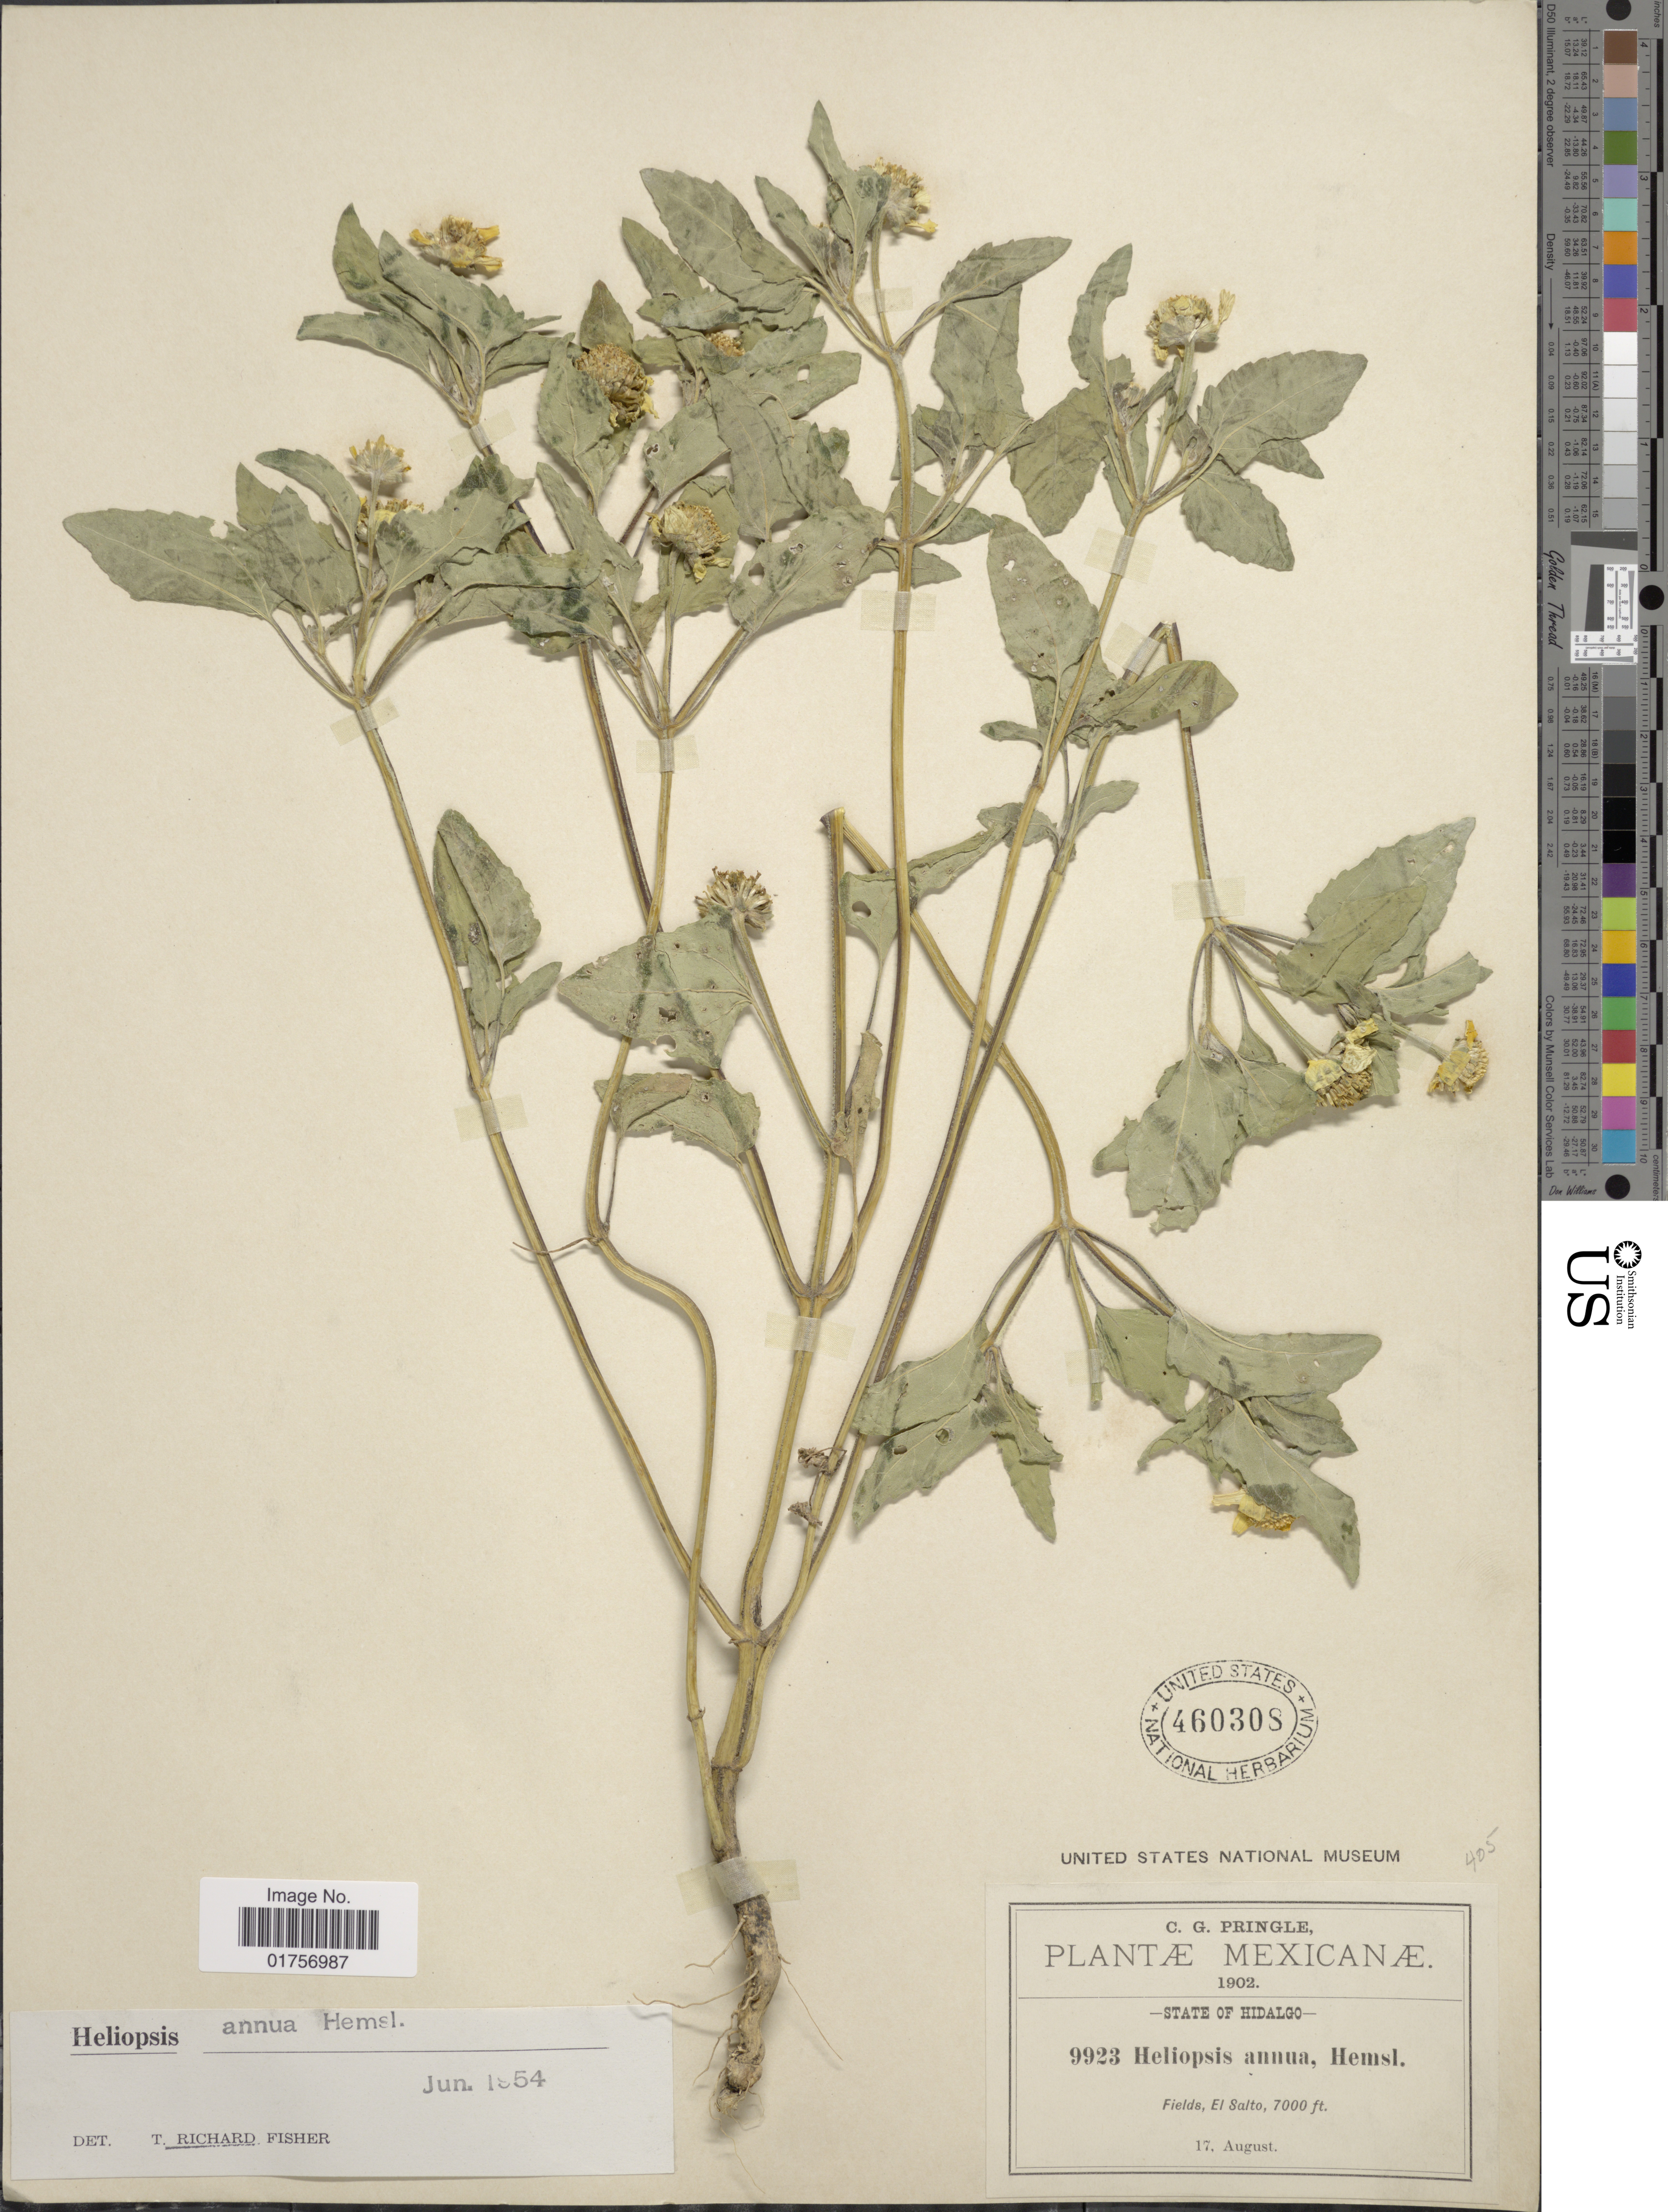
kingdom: Plantae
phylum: Tracheophyta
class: Magnoliopsida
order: Asterales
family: Asteraceae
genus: Heliopsis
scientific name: Heliopsis annua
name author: Hemsl.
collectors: C. G. Pringle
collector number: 9923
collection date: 1902-08-17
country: Mexico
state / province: Hidalgo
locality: El Salto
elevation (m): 2134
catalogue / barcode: US 460308